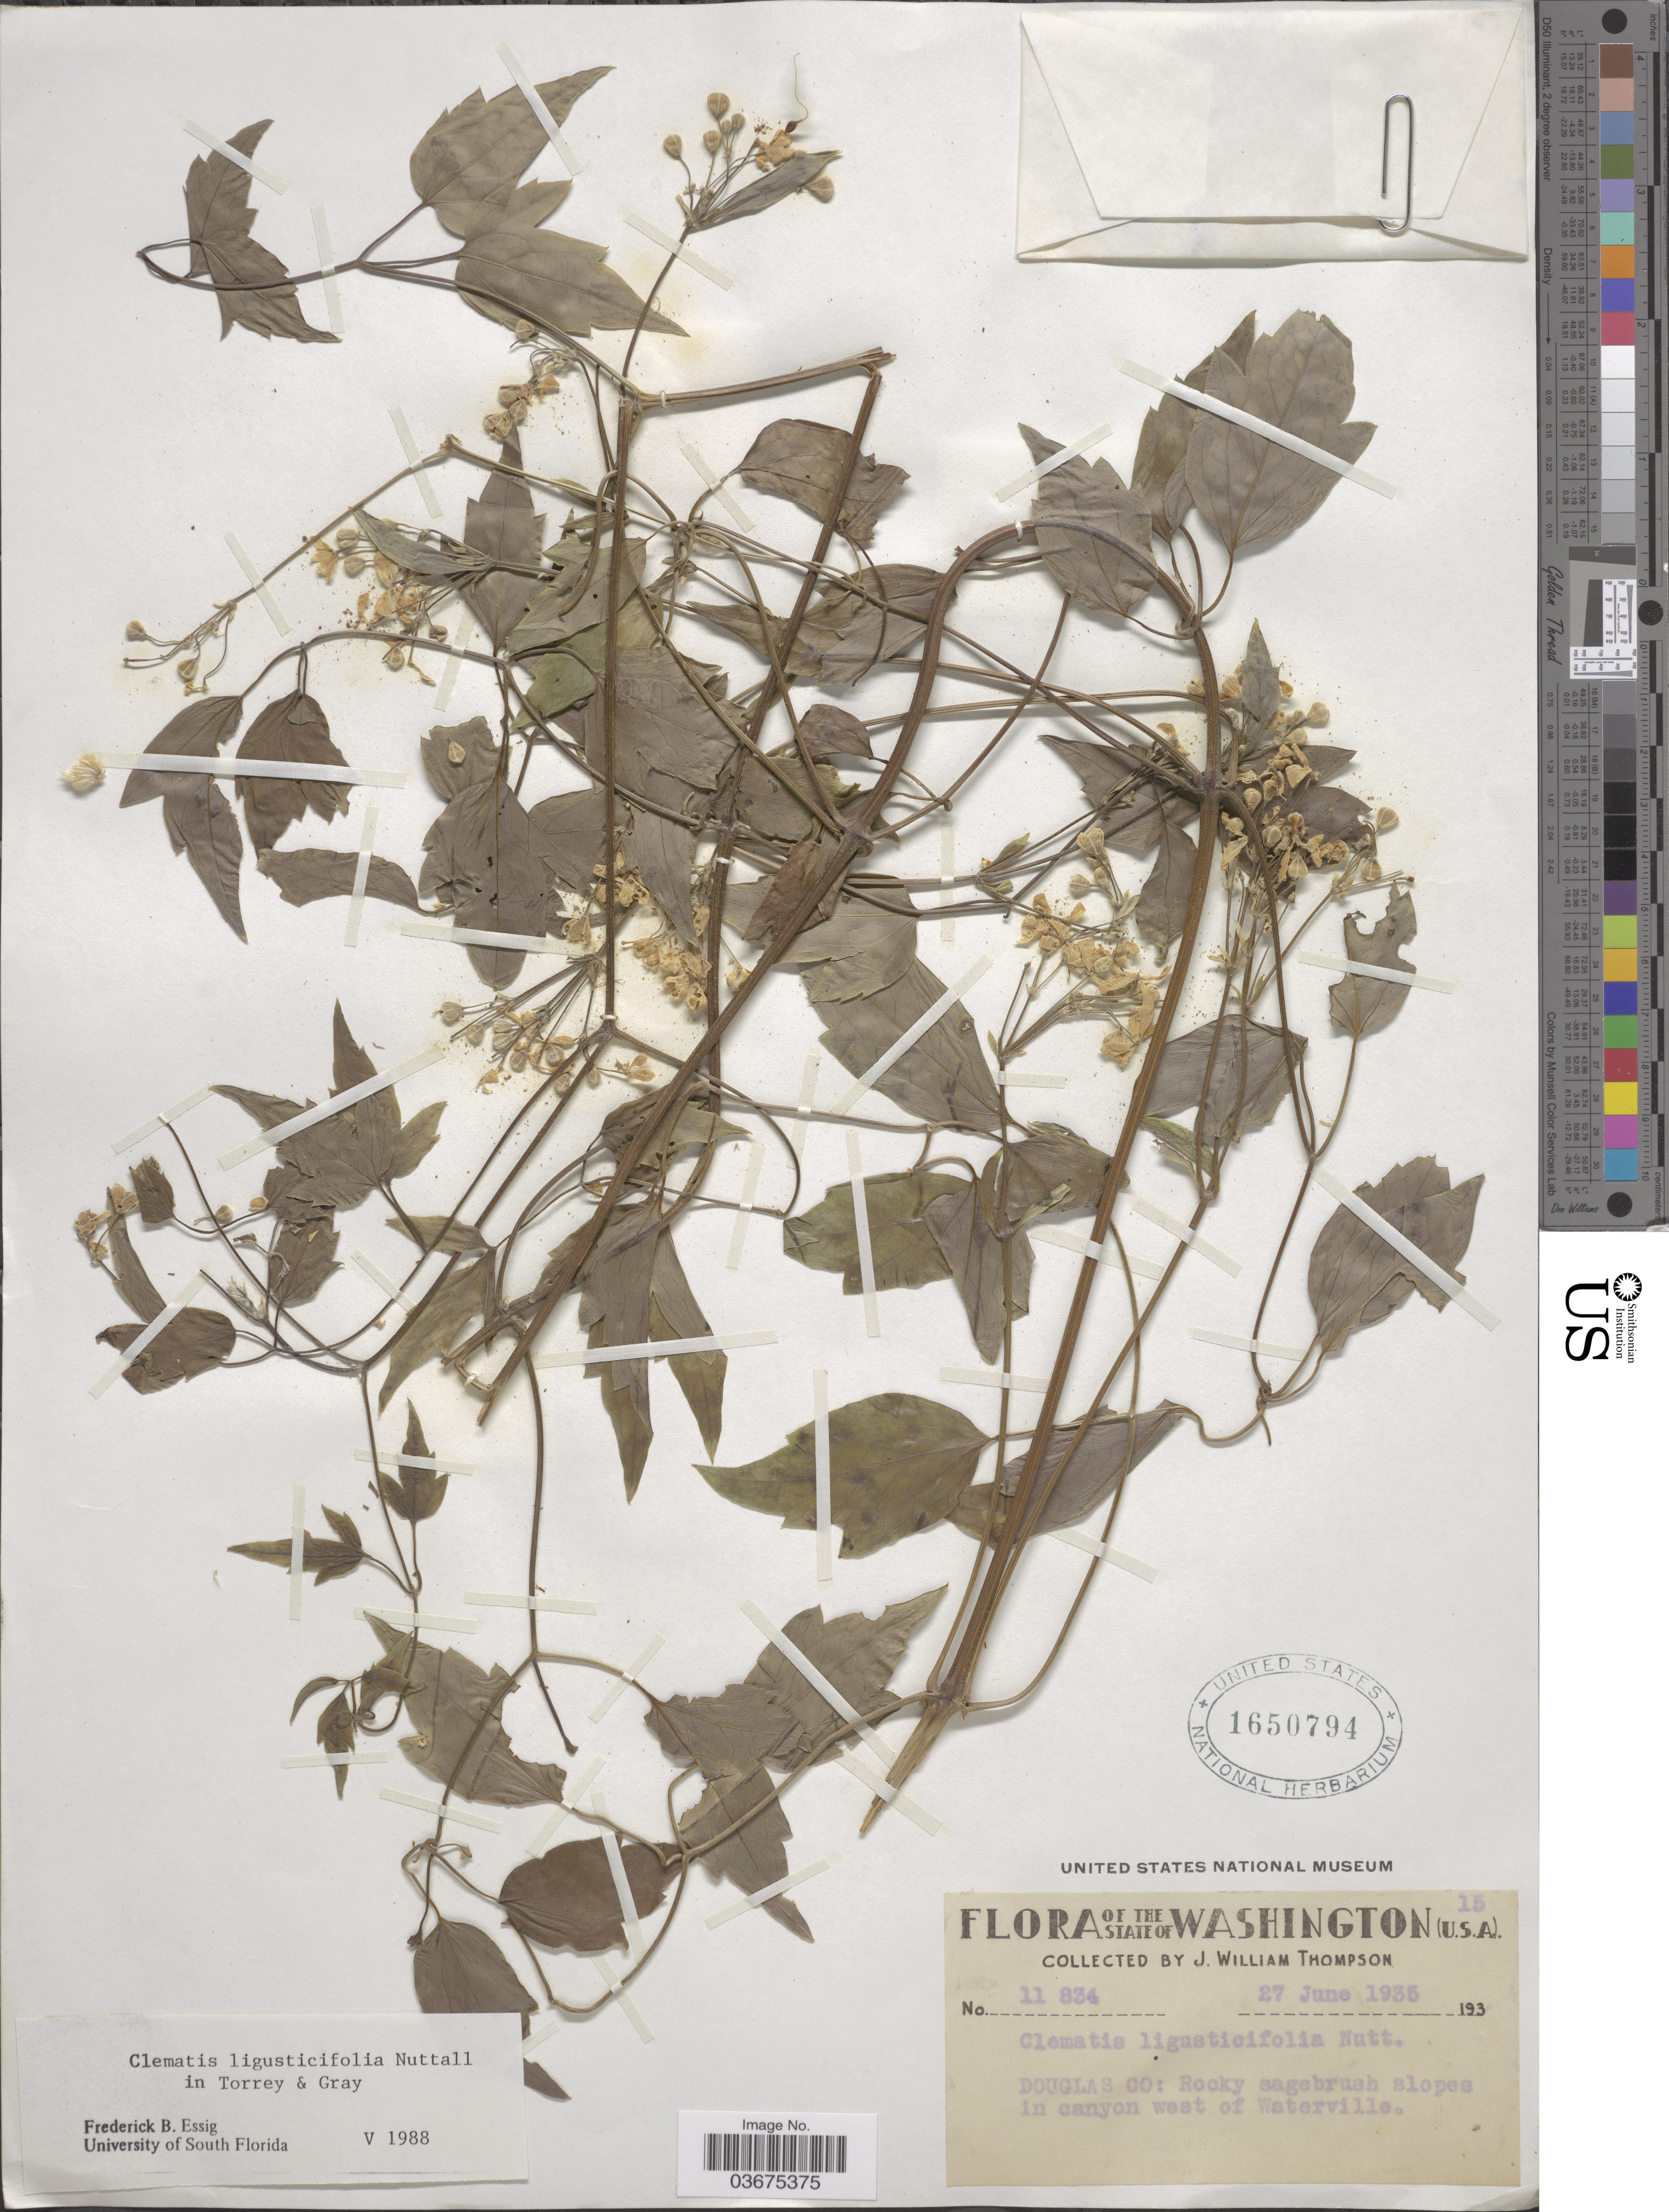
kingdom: Plantae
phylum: Tracheophyta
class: Magnoliopsida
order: Ranunculales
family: Ranunculaceae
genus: Clematis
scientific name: Clematis ligusticifolia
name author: Nutt.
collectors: J. W. Thompson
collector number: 11834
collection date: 1935-06-27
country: United States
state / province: Washington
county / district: Douglas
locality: U.S.A. Douglas Co: Rocky sagebrush slopes in canyon west of Waterville.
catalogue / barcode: US 1650794